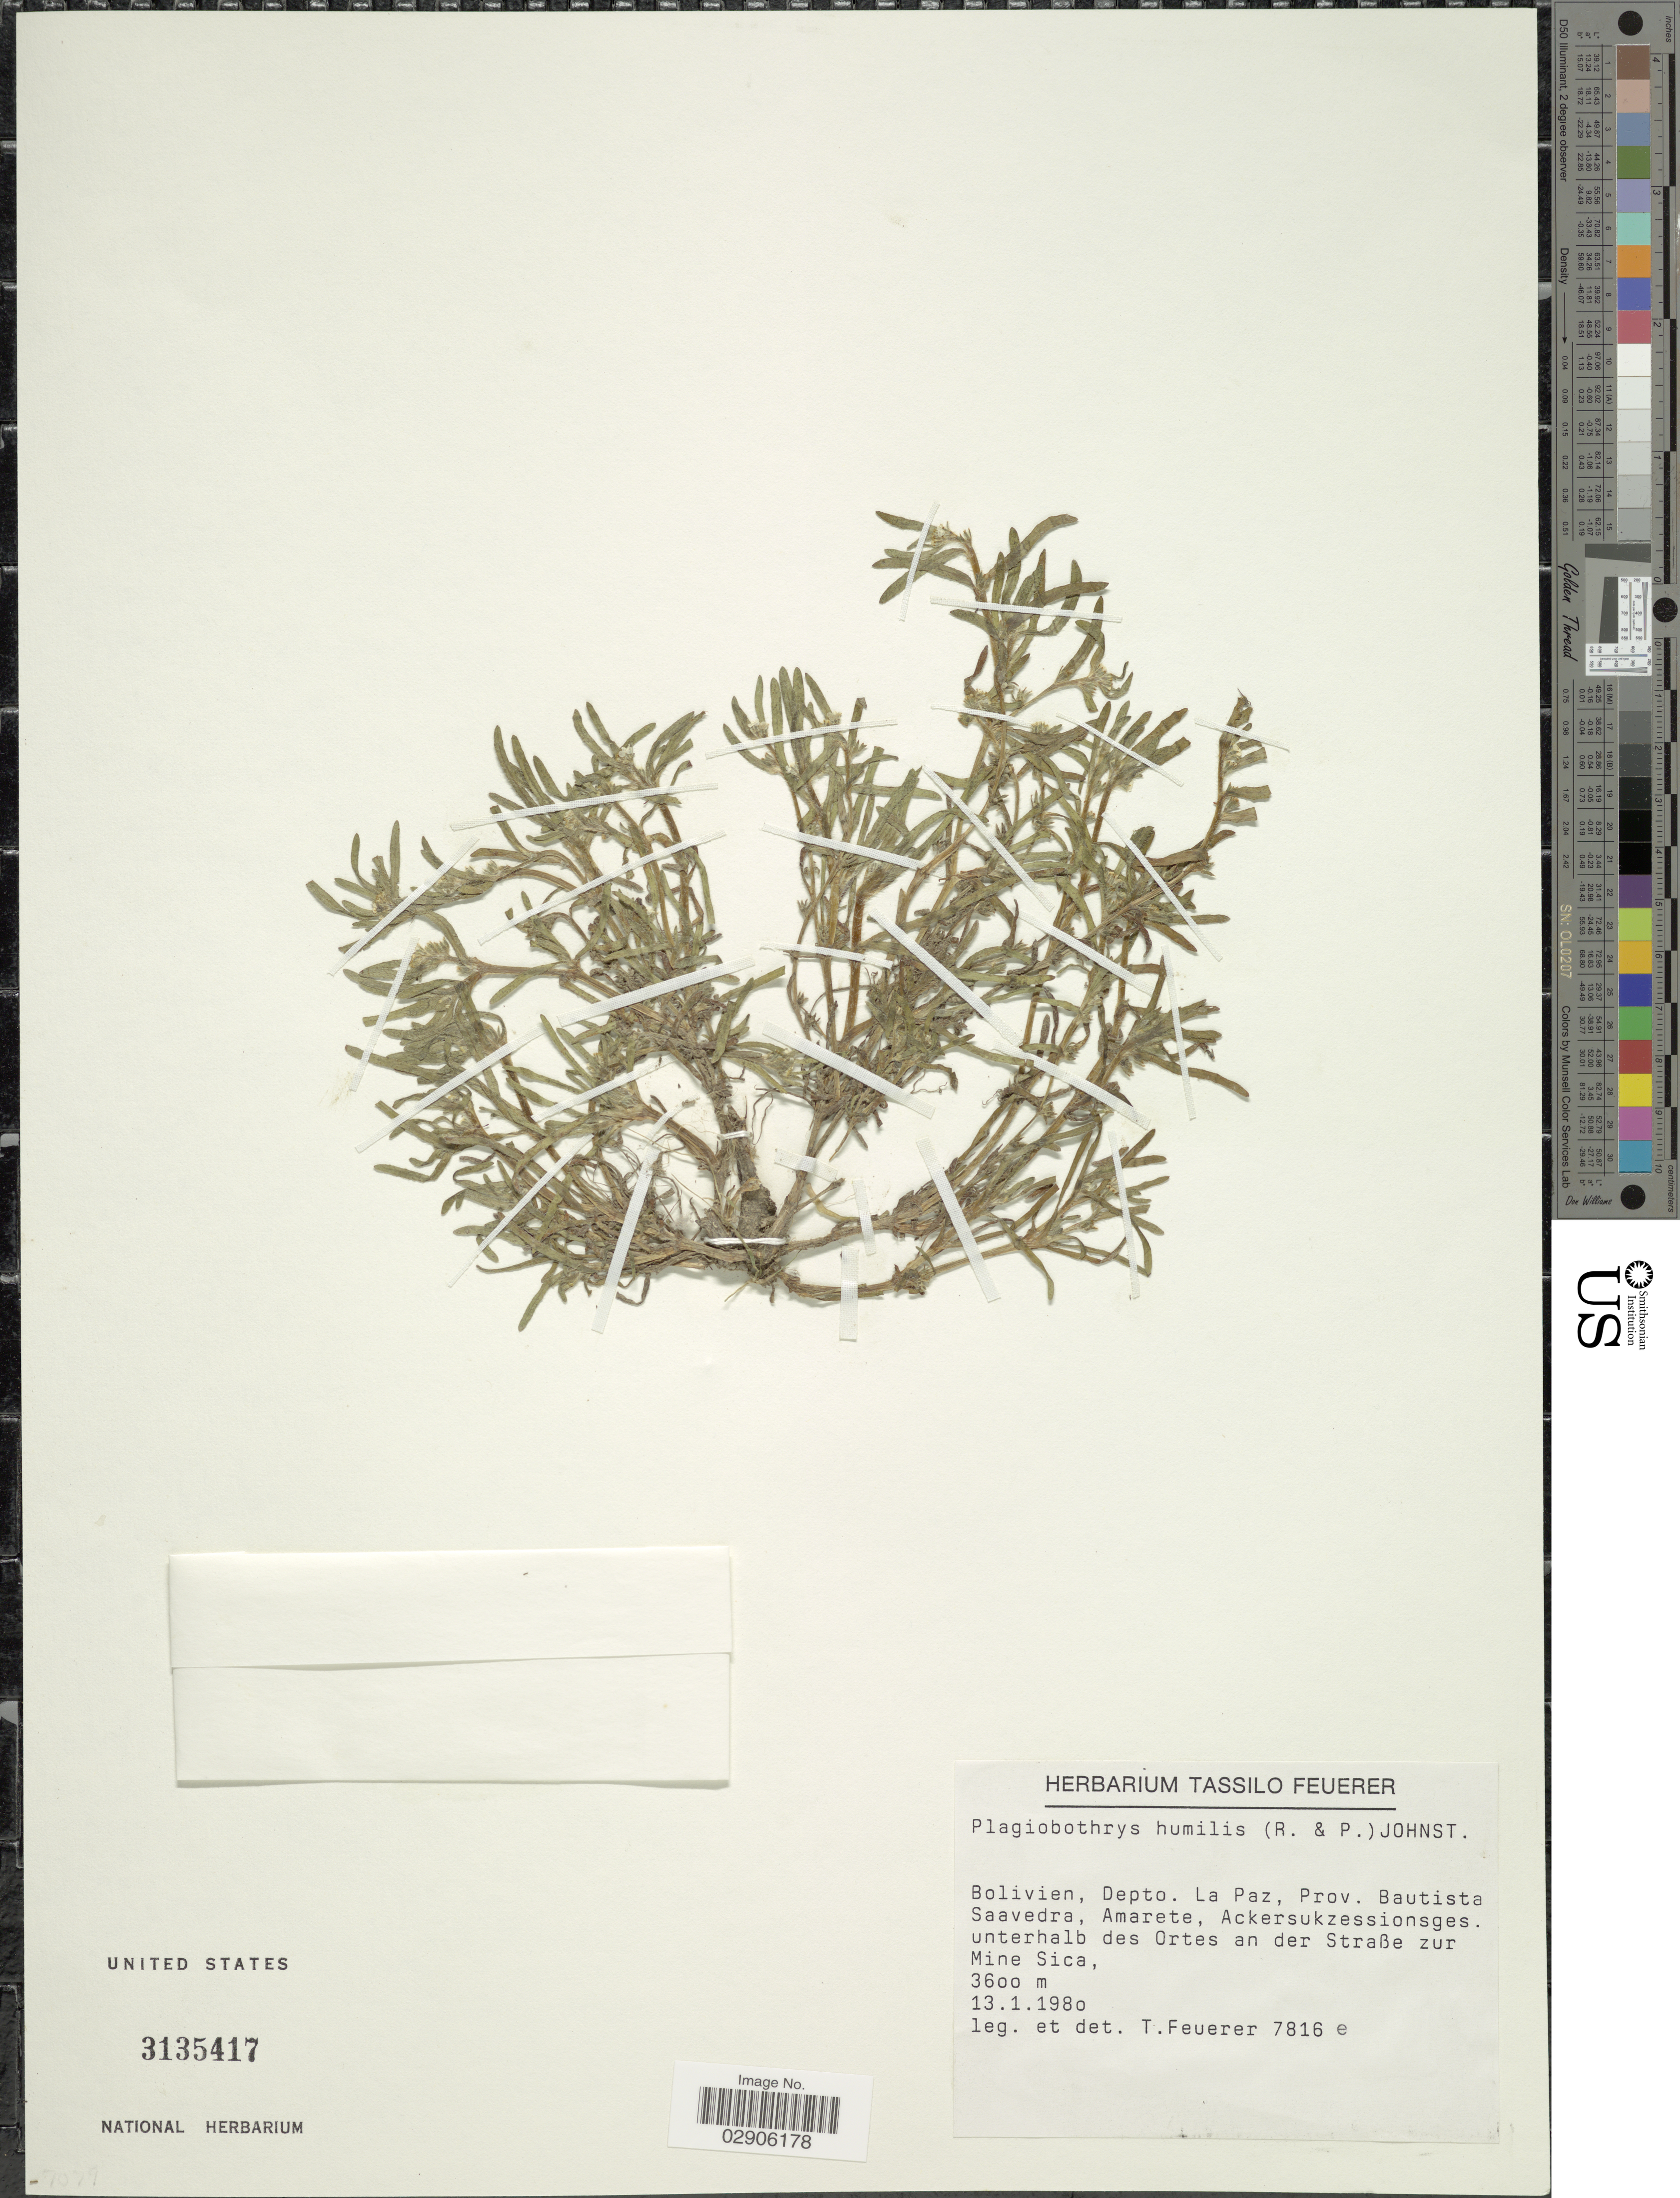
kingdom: Plantae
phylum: Tracheophyta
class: Magnoliopsida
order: Boraginales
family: Boraginaceae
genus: Plagiobothrys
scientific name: Plagiobothrys humilis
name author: (Ruiz & Pav.) I.M. Johnst.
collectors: T. Feuerer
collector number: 7816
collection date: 1980-01-13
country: Bolivia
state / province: La Paz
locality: Depto. La Paz, Prov. Bautista Saavedra, Amareta, Ackersukzessionsges.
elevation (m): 3600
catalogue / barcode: US 3135417